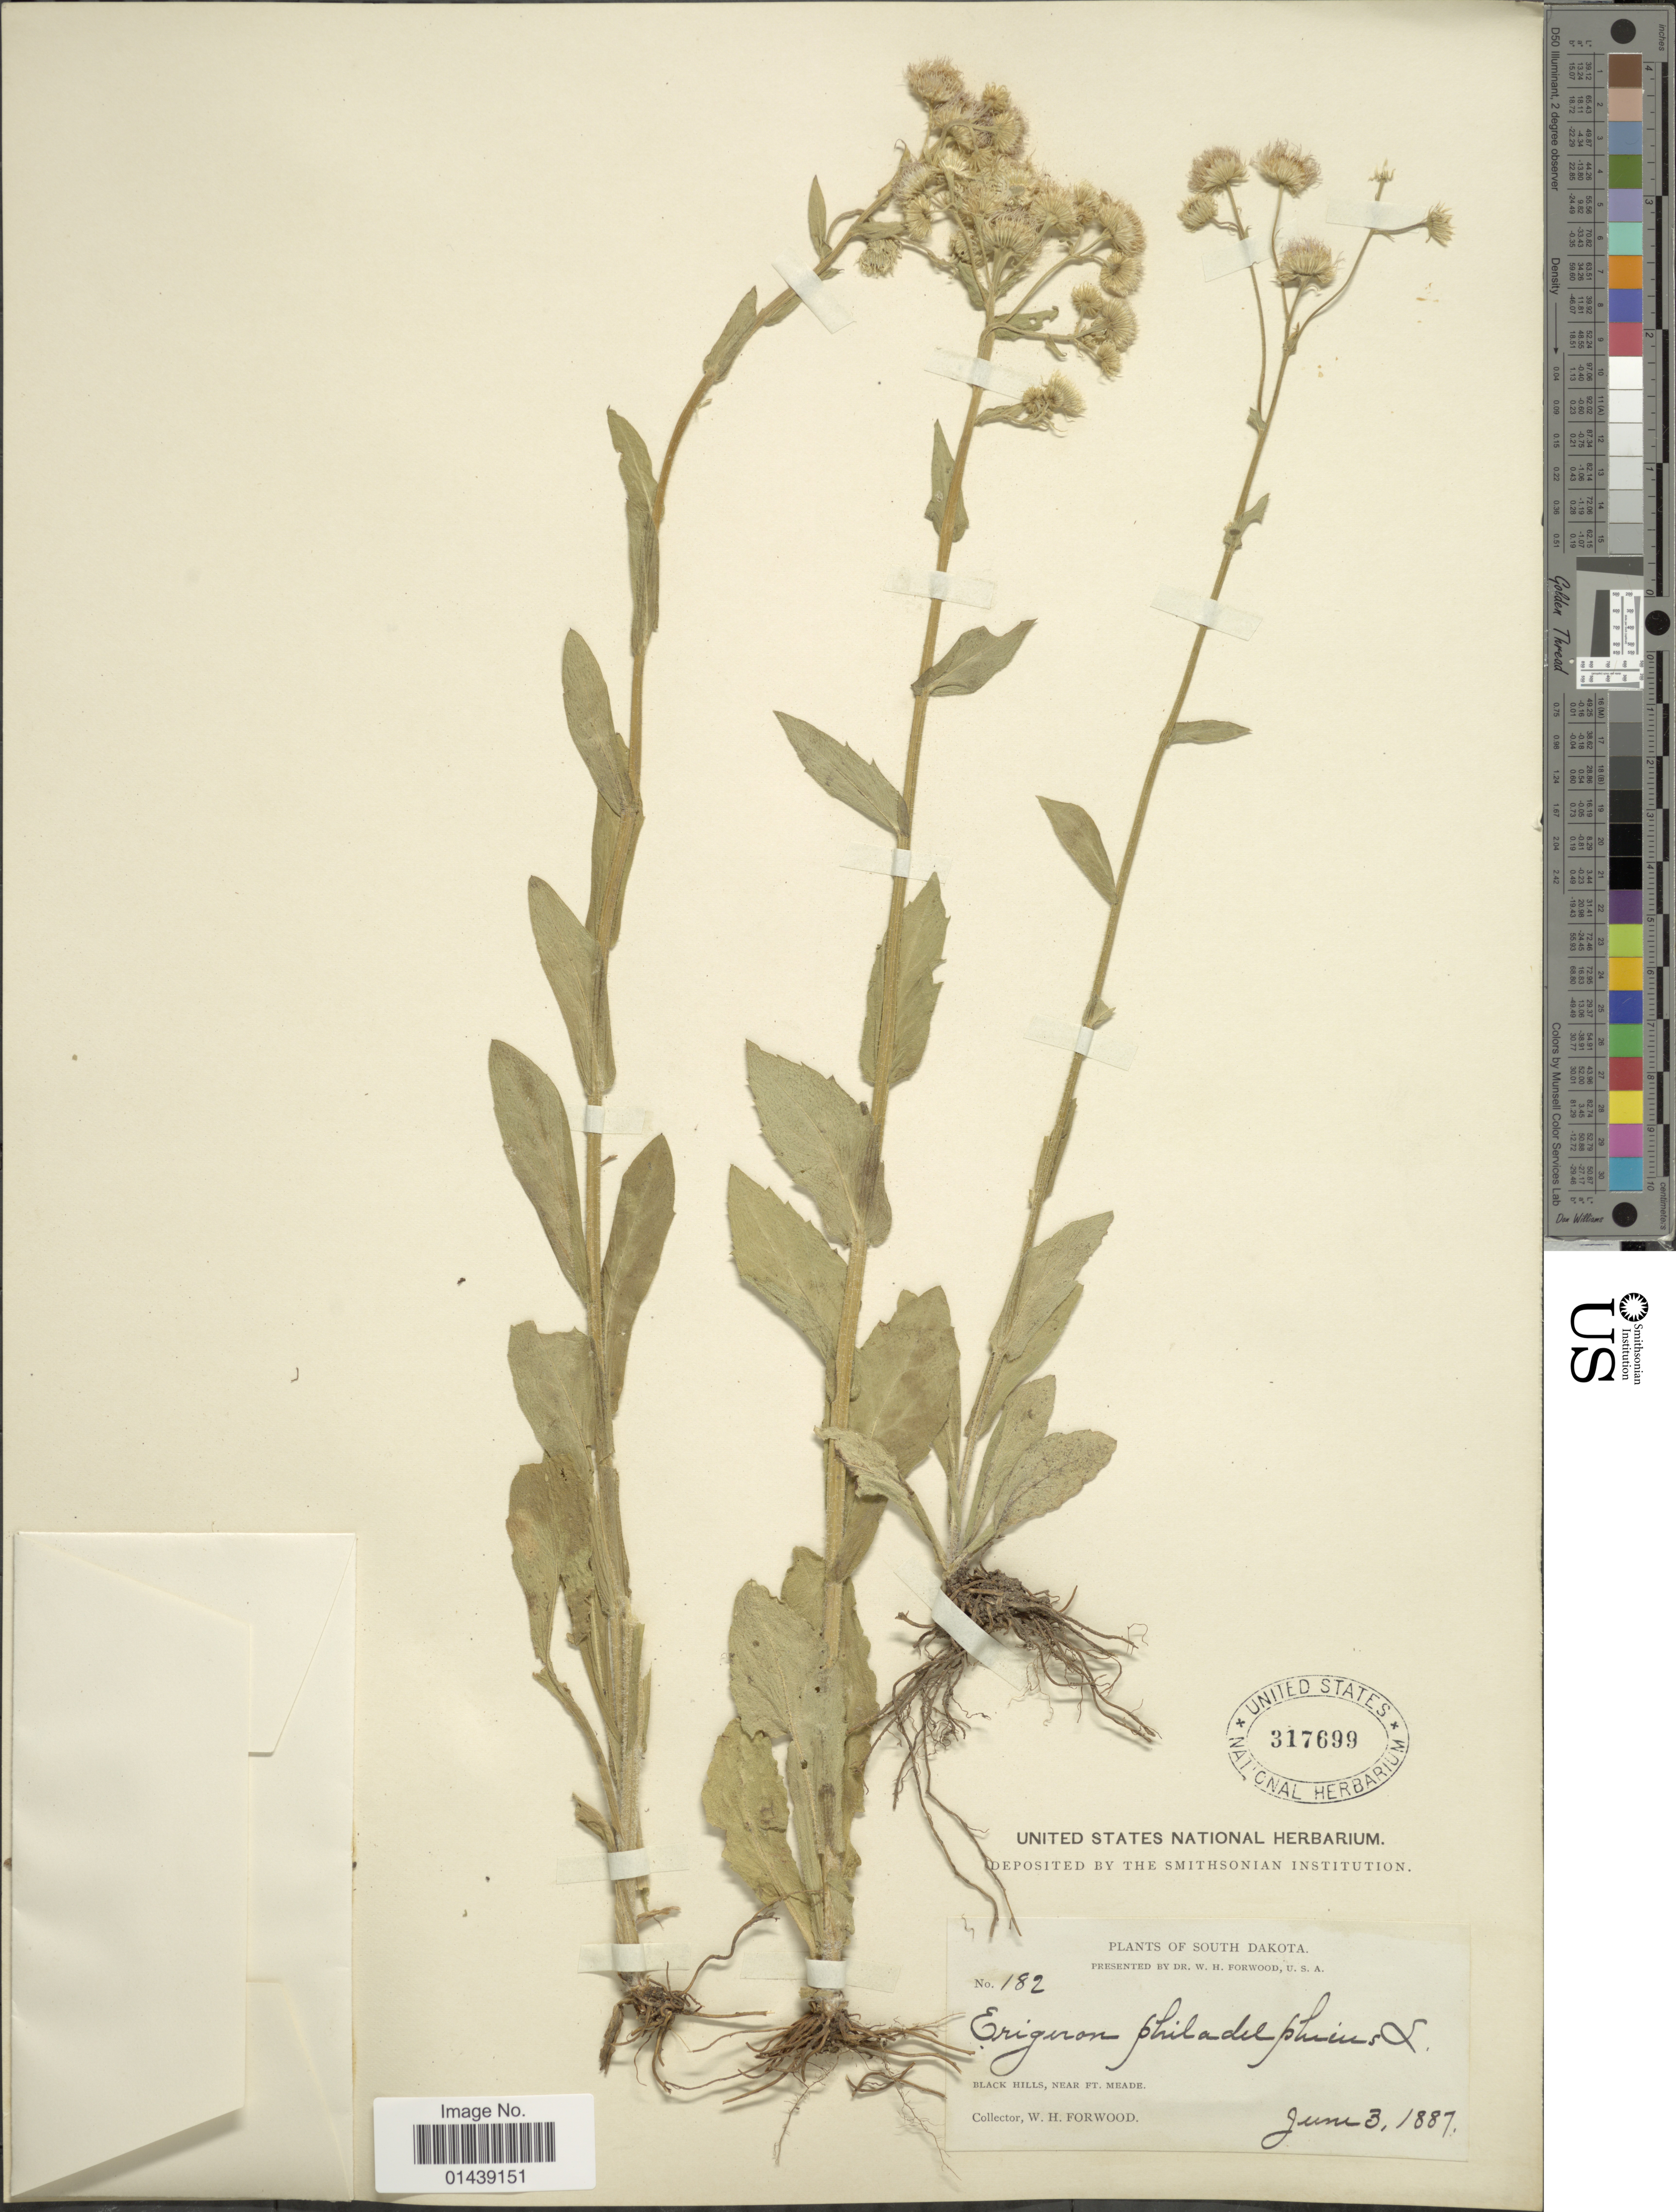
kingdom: Plantae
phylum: Tracheophyta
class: Magnoliopsida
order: Asterales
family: Asteraceae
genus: Erigeron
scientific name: Erigeron philadelphicus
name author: L.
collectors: W. Forwood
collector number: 182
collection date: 1887-06-03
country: United States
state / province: South Dakota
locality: Black Hills, near Ft. Meade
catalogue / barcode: US 317699